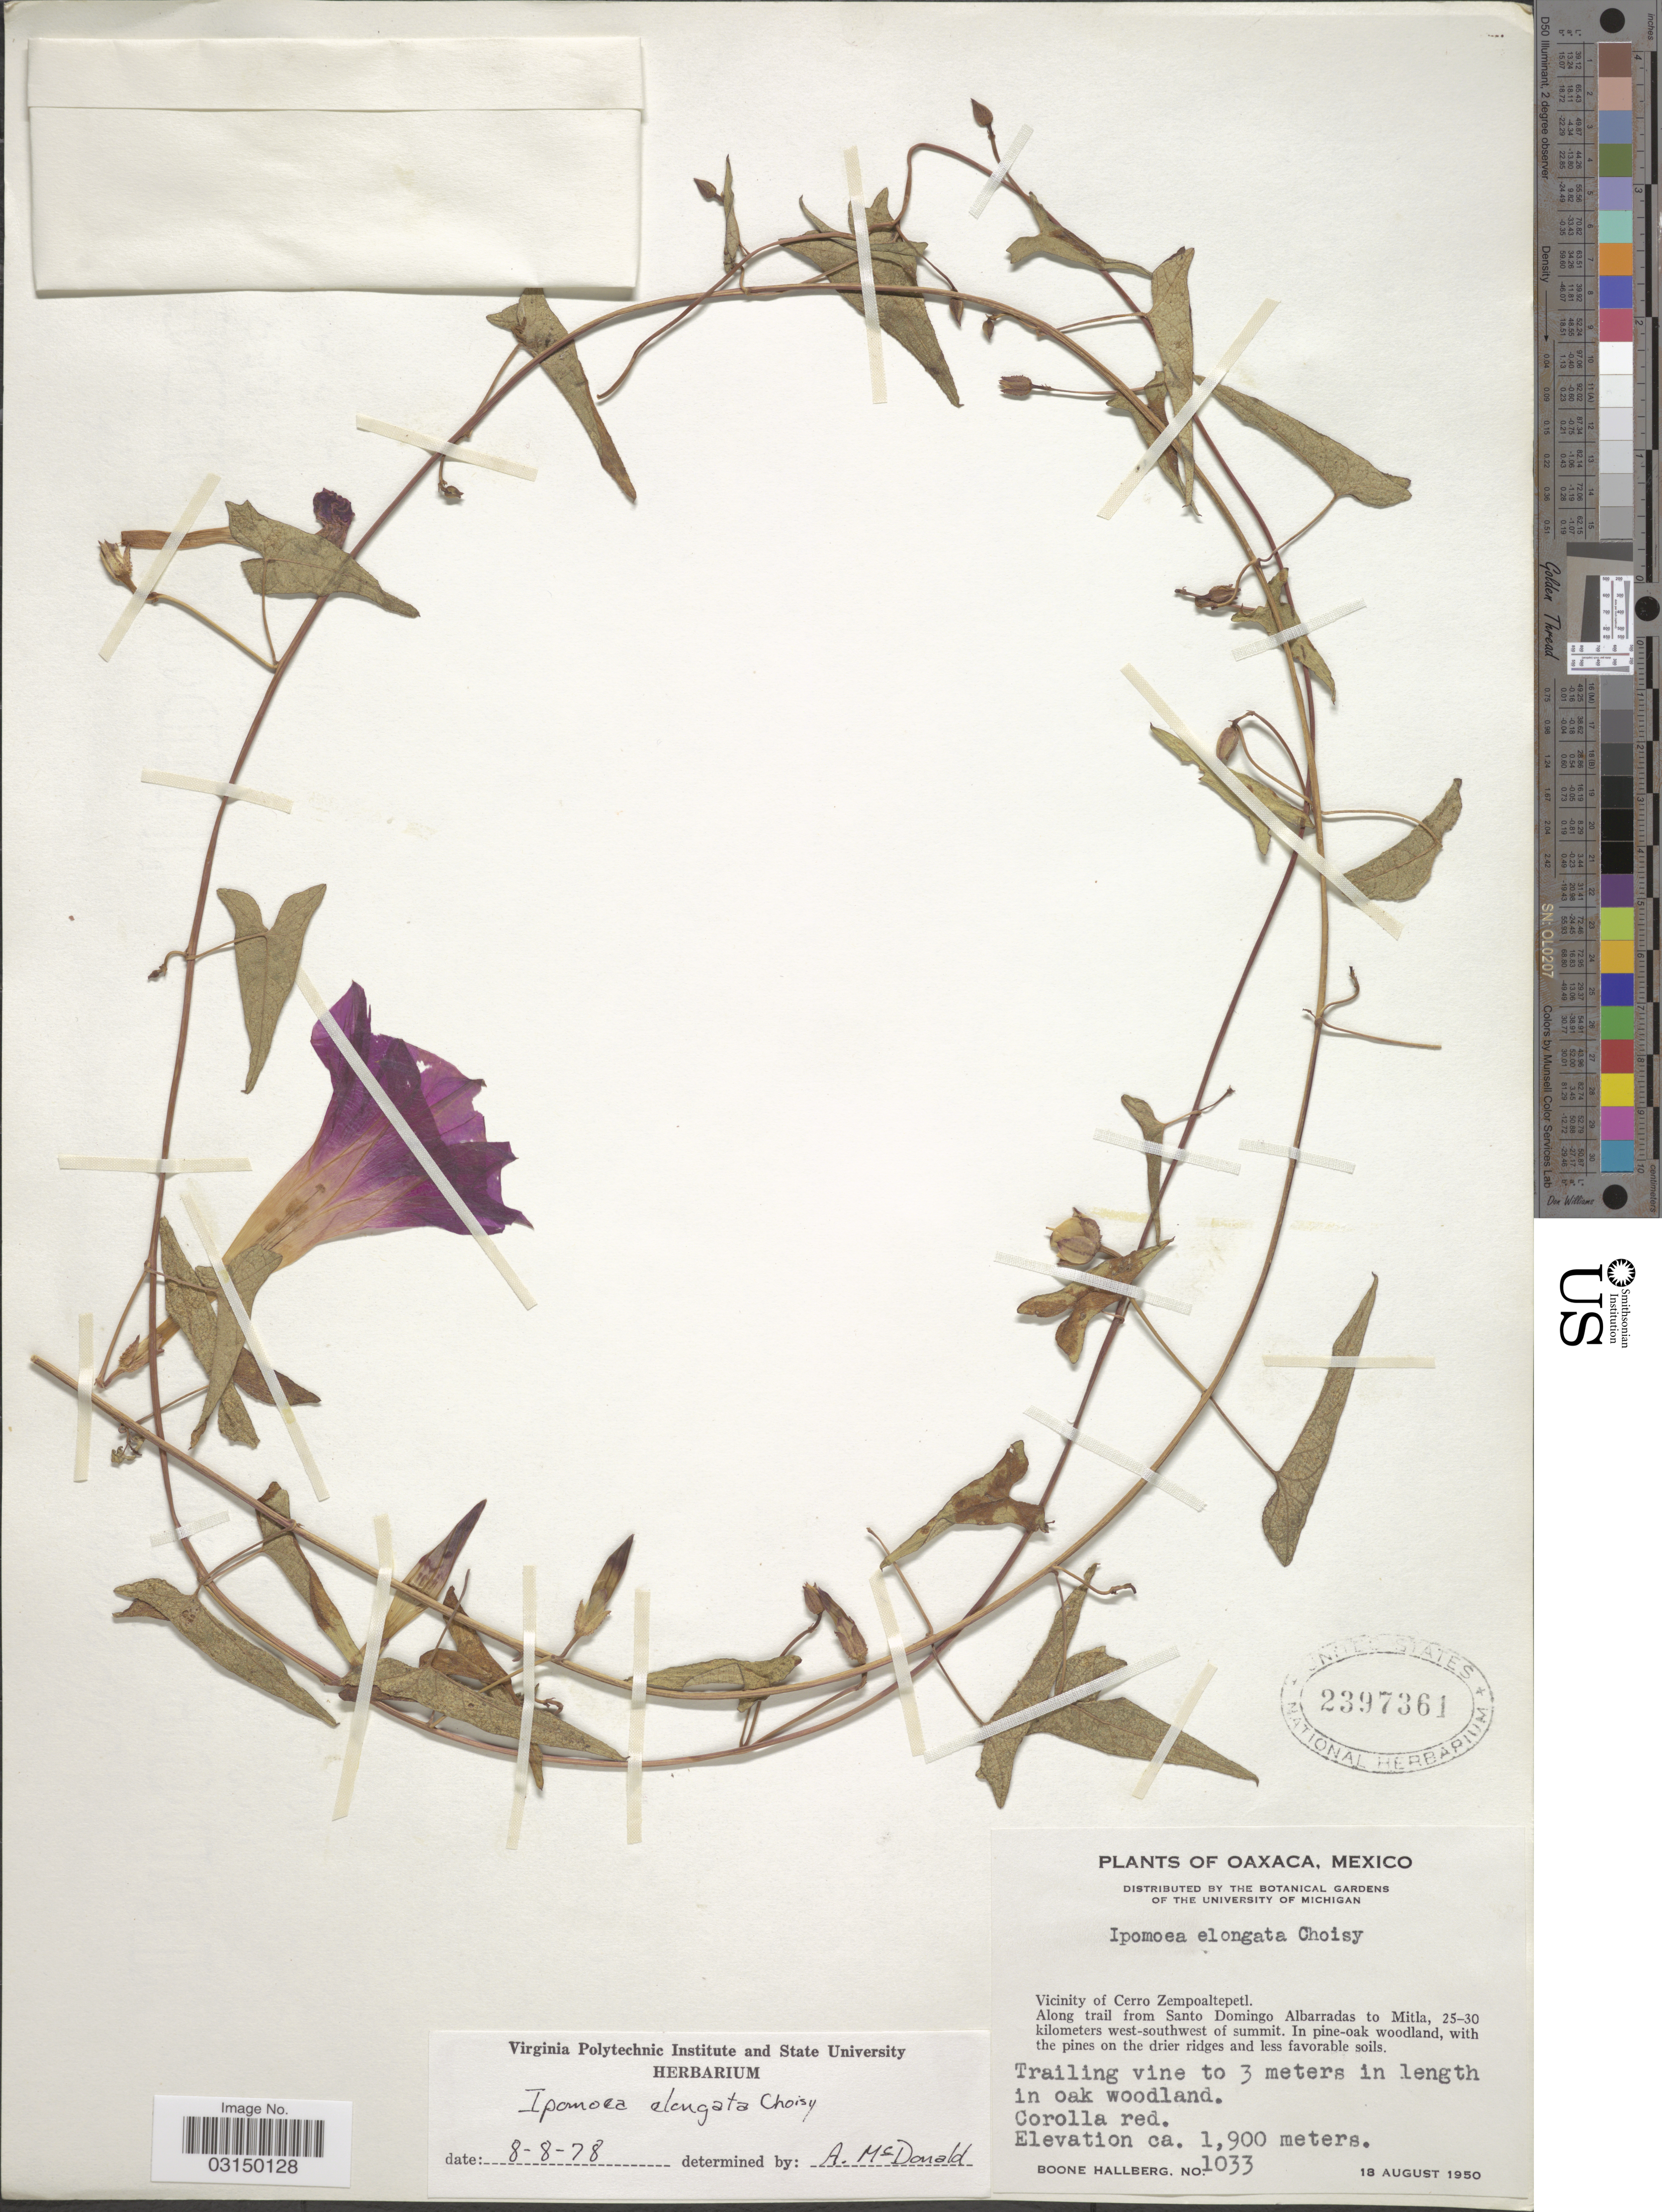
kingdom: Plantae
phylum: Tracheophyta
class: Magnoliopsida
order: Solanales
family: Convolvulaceae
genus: Ipomoea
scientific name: Ipomoea elongata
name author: Choisy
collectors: B. Hallberg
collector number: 1033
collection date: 1950-08-18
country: Mexico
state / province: Oaxaca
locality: Vicinity of Cerro Zempoaltepetl. Along trail from Santo Domingo Albarradas to Mitla, 25-30 kilometers west-southwest of summit.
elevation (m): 1900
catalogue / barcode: US 2397361